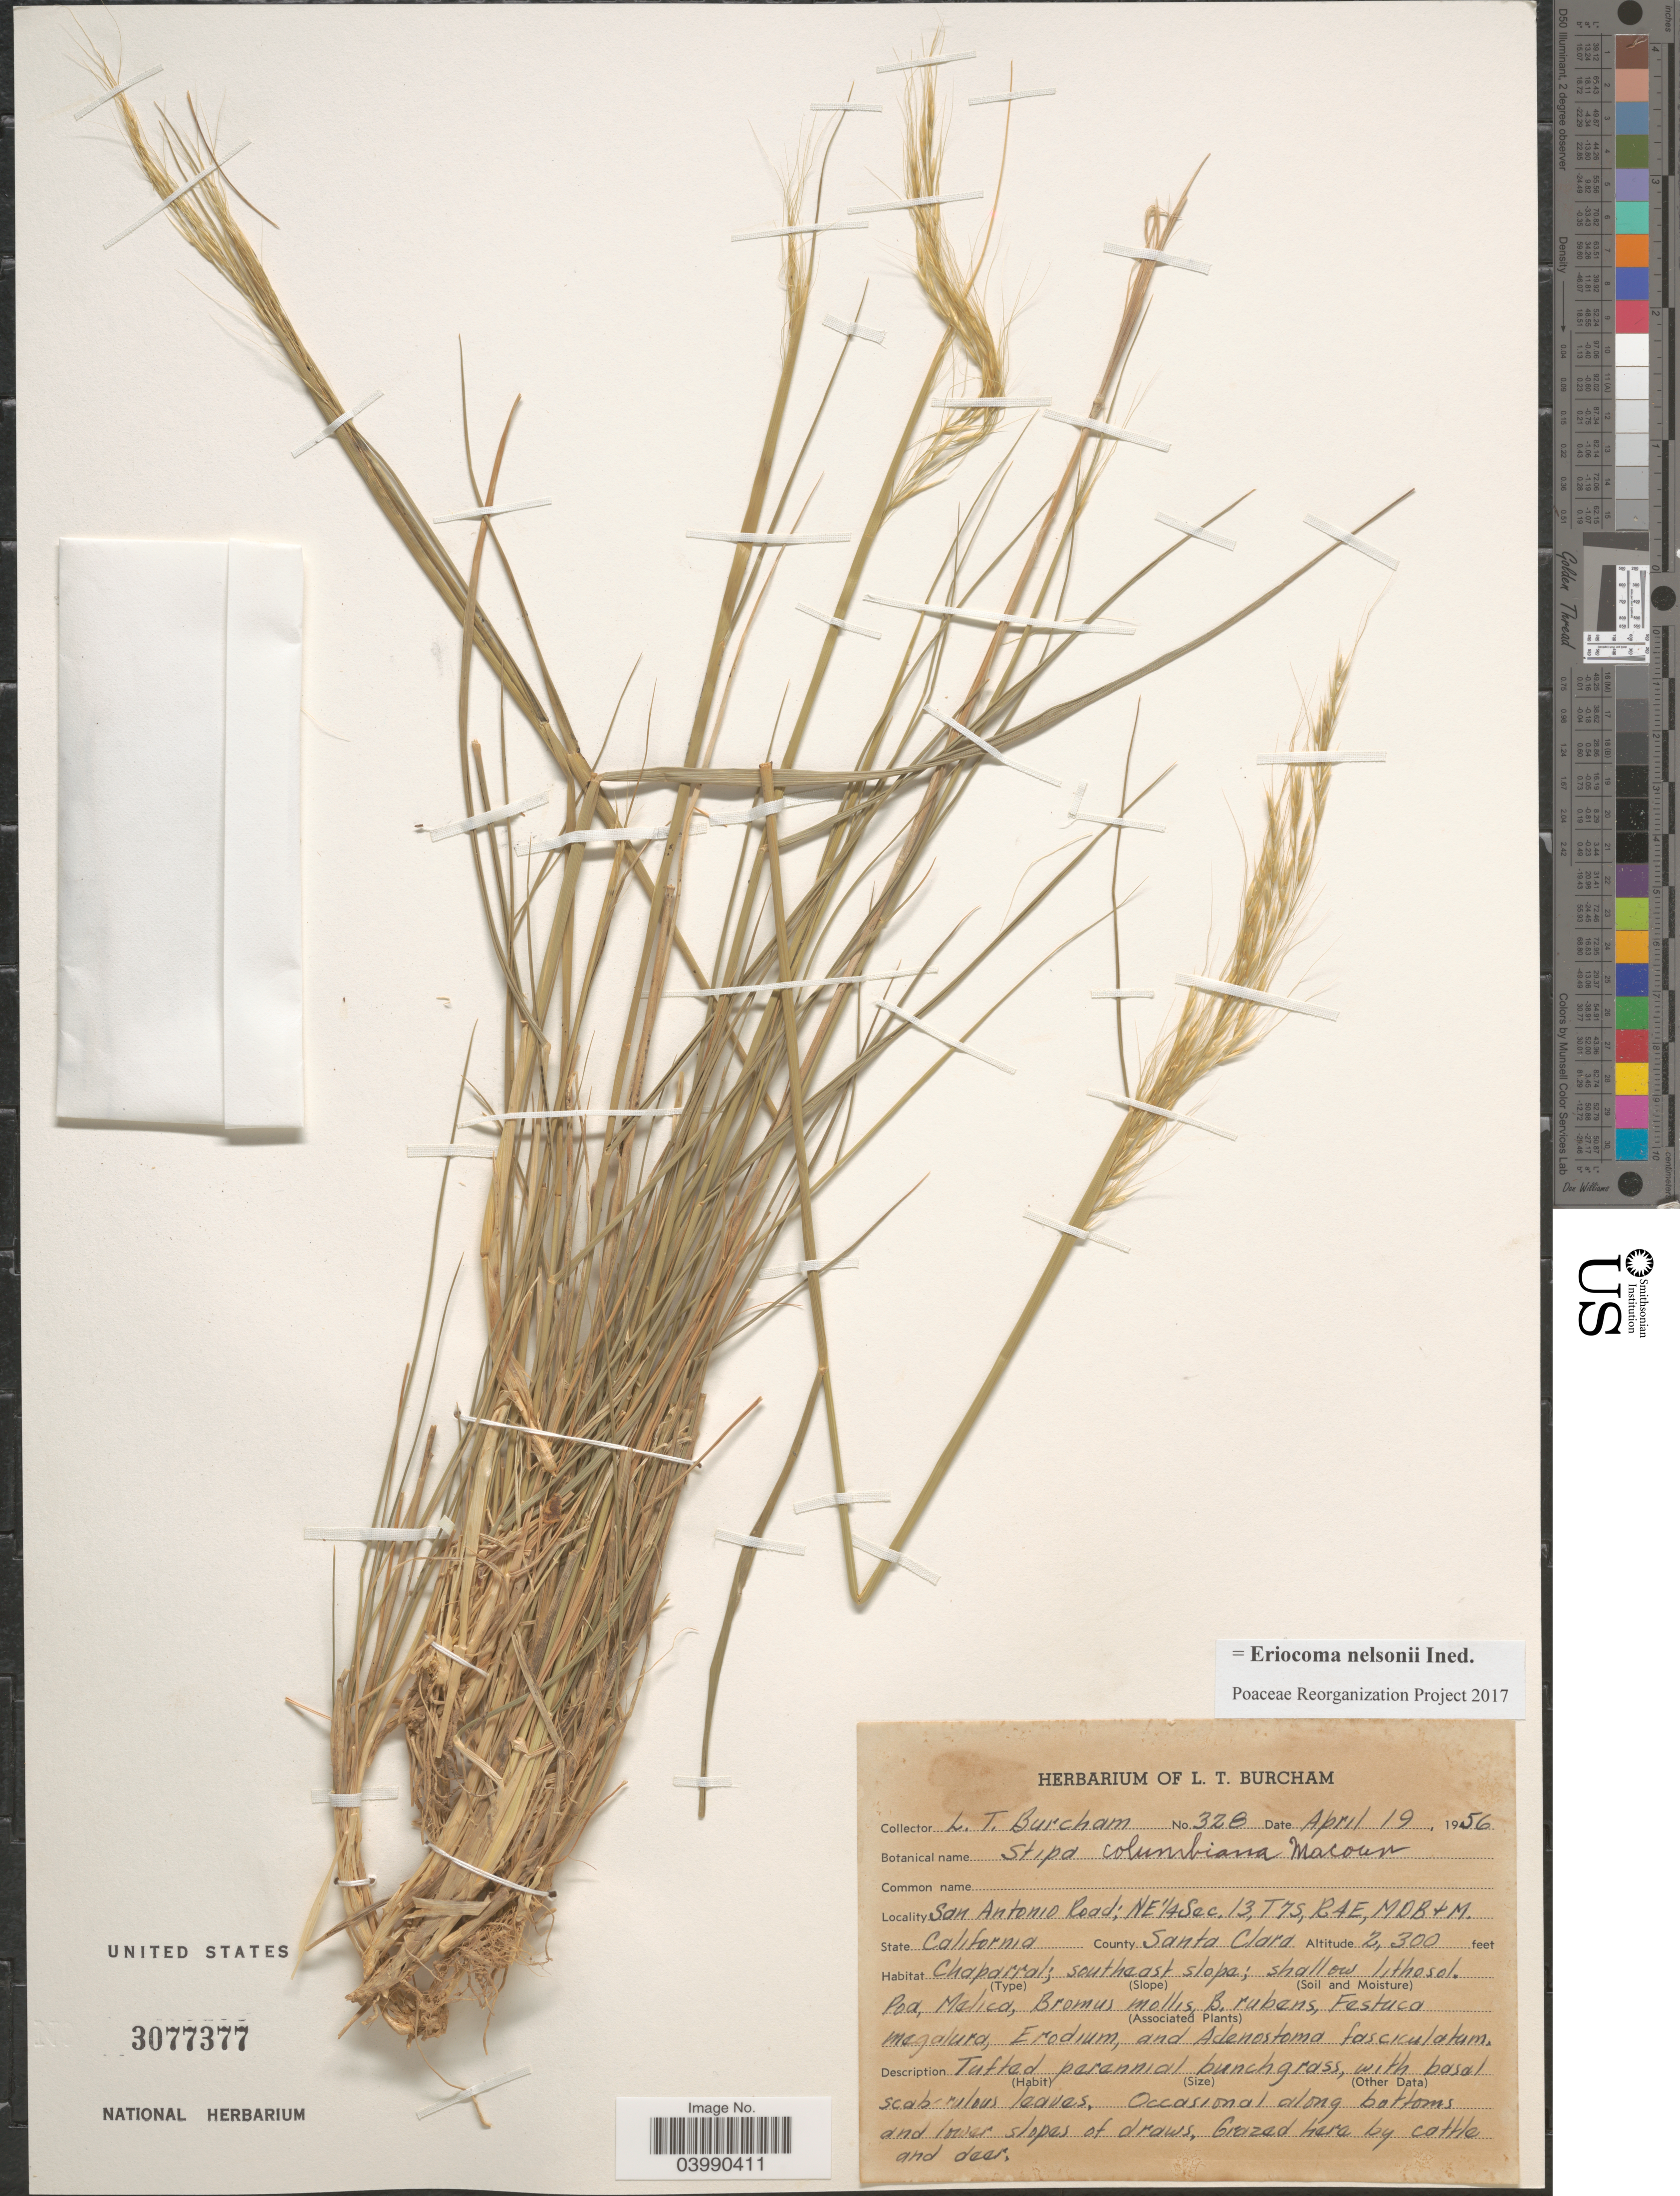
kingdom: Plantae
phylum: Tracheophyta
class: Liliopsida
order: Poales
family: Poaceae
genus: Eriocoma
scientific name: Eriocoma nelsonii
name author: (Scribn.) Romasch.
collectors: L. Burcham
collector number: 328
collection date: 1956-04-19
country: United States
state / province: California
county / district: Santa Clara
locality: San Antonio Road; NE ¼Sec. 13, T7S, R4E, MDB & M. County Santa Clara. Chaparrals; southeast slope.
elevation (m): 701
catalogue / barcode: US 3077377